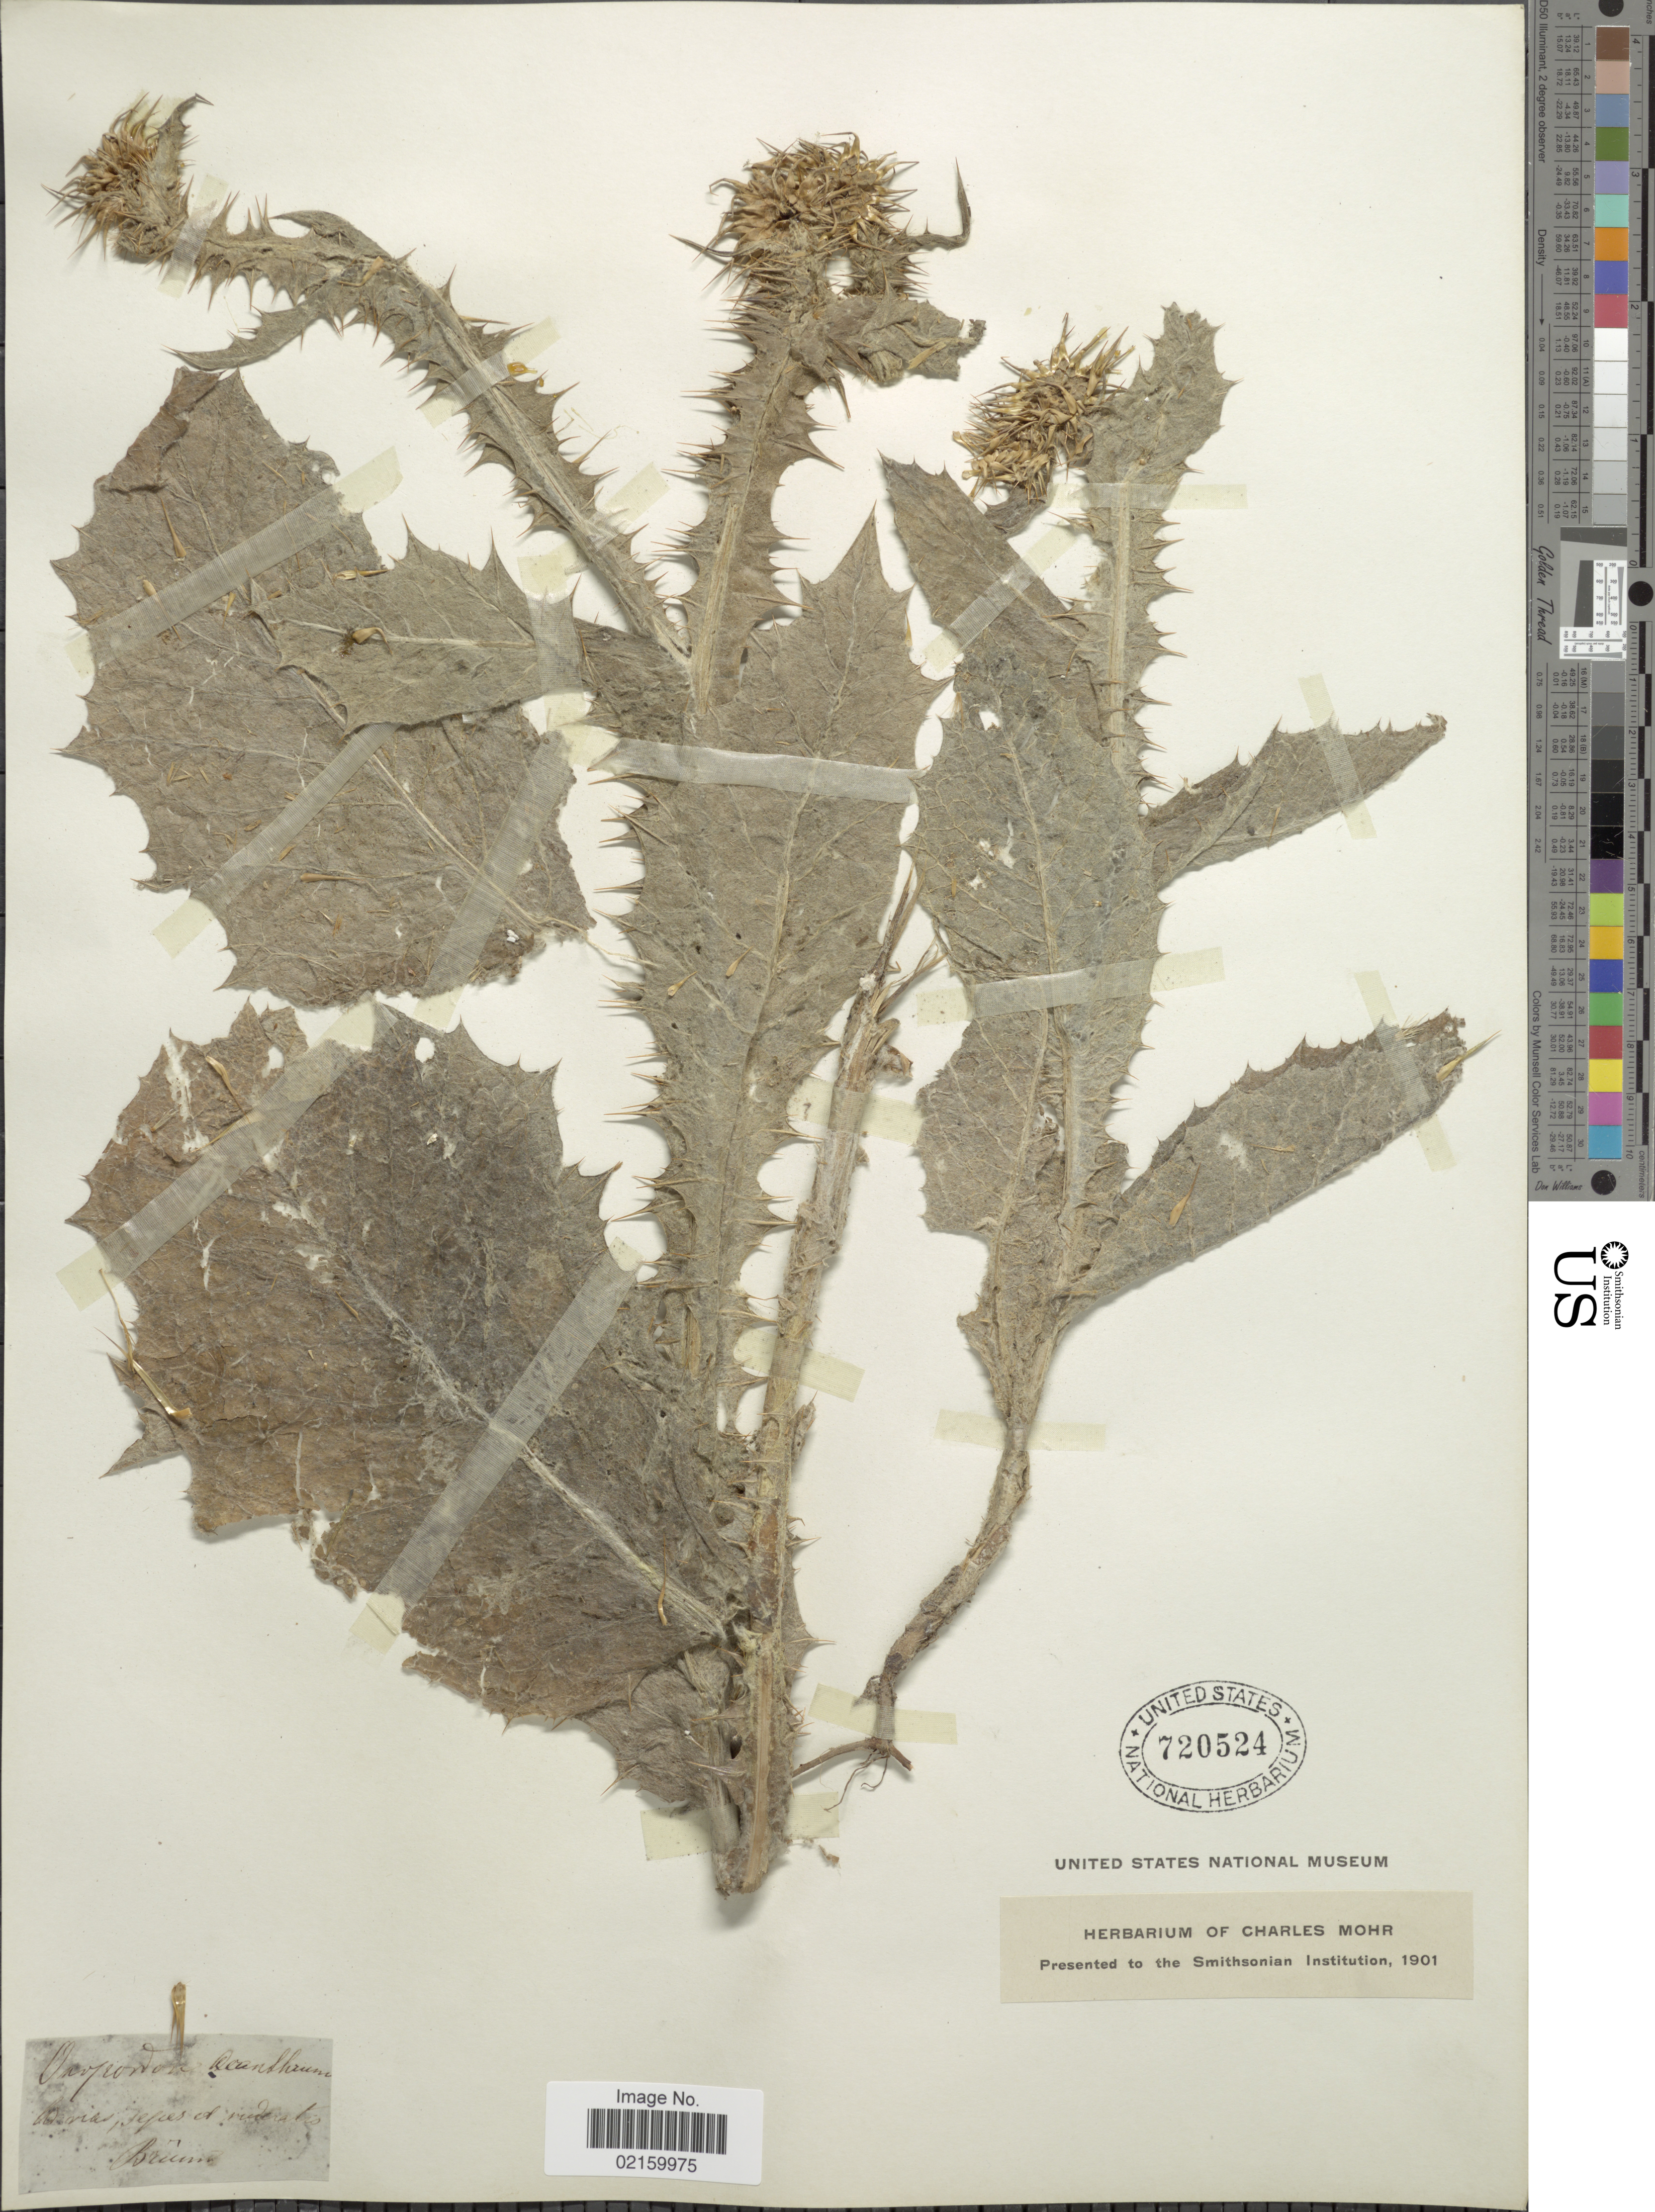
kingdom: Plantae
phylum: Tracheophyta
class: Magnoliopsida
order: Asterales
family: Asteraceae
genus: Onopordum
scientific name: Onopordum acanthium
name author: L.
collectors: Briumen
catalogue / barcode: US 720524